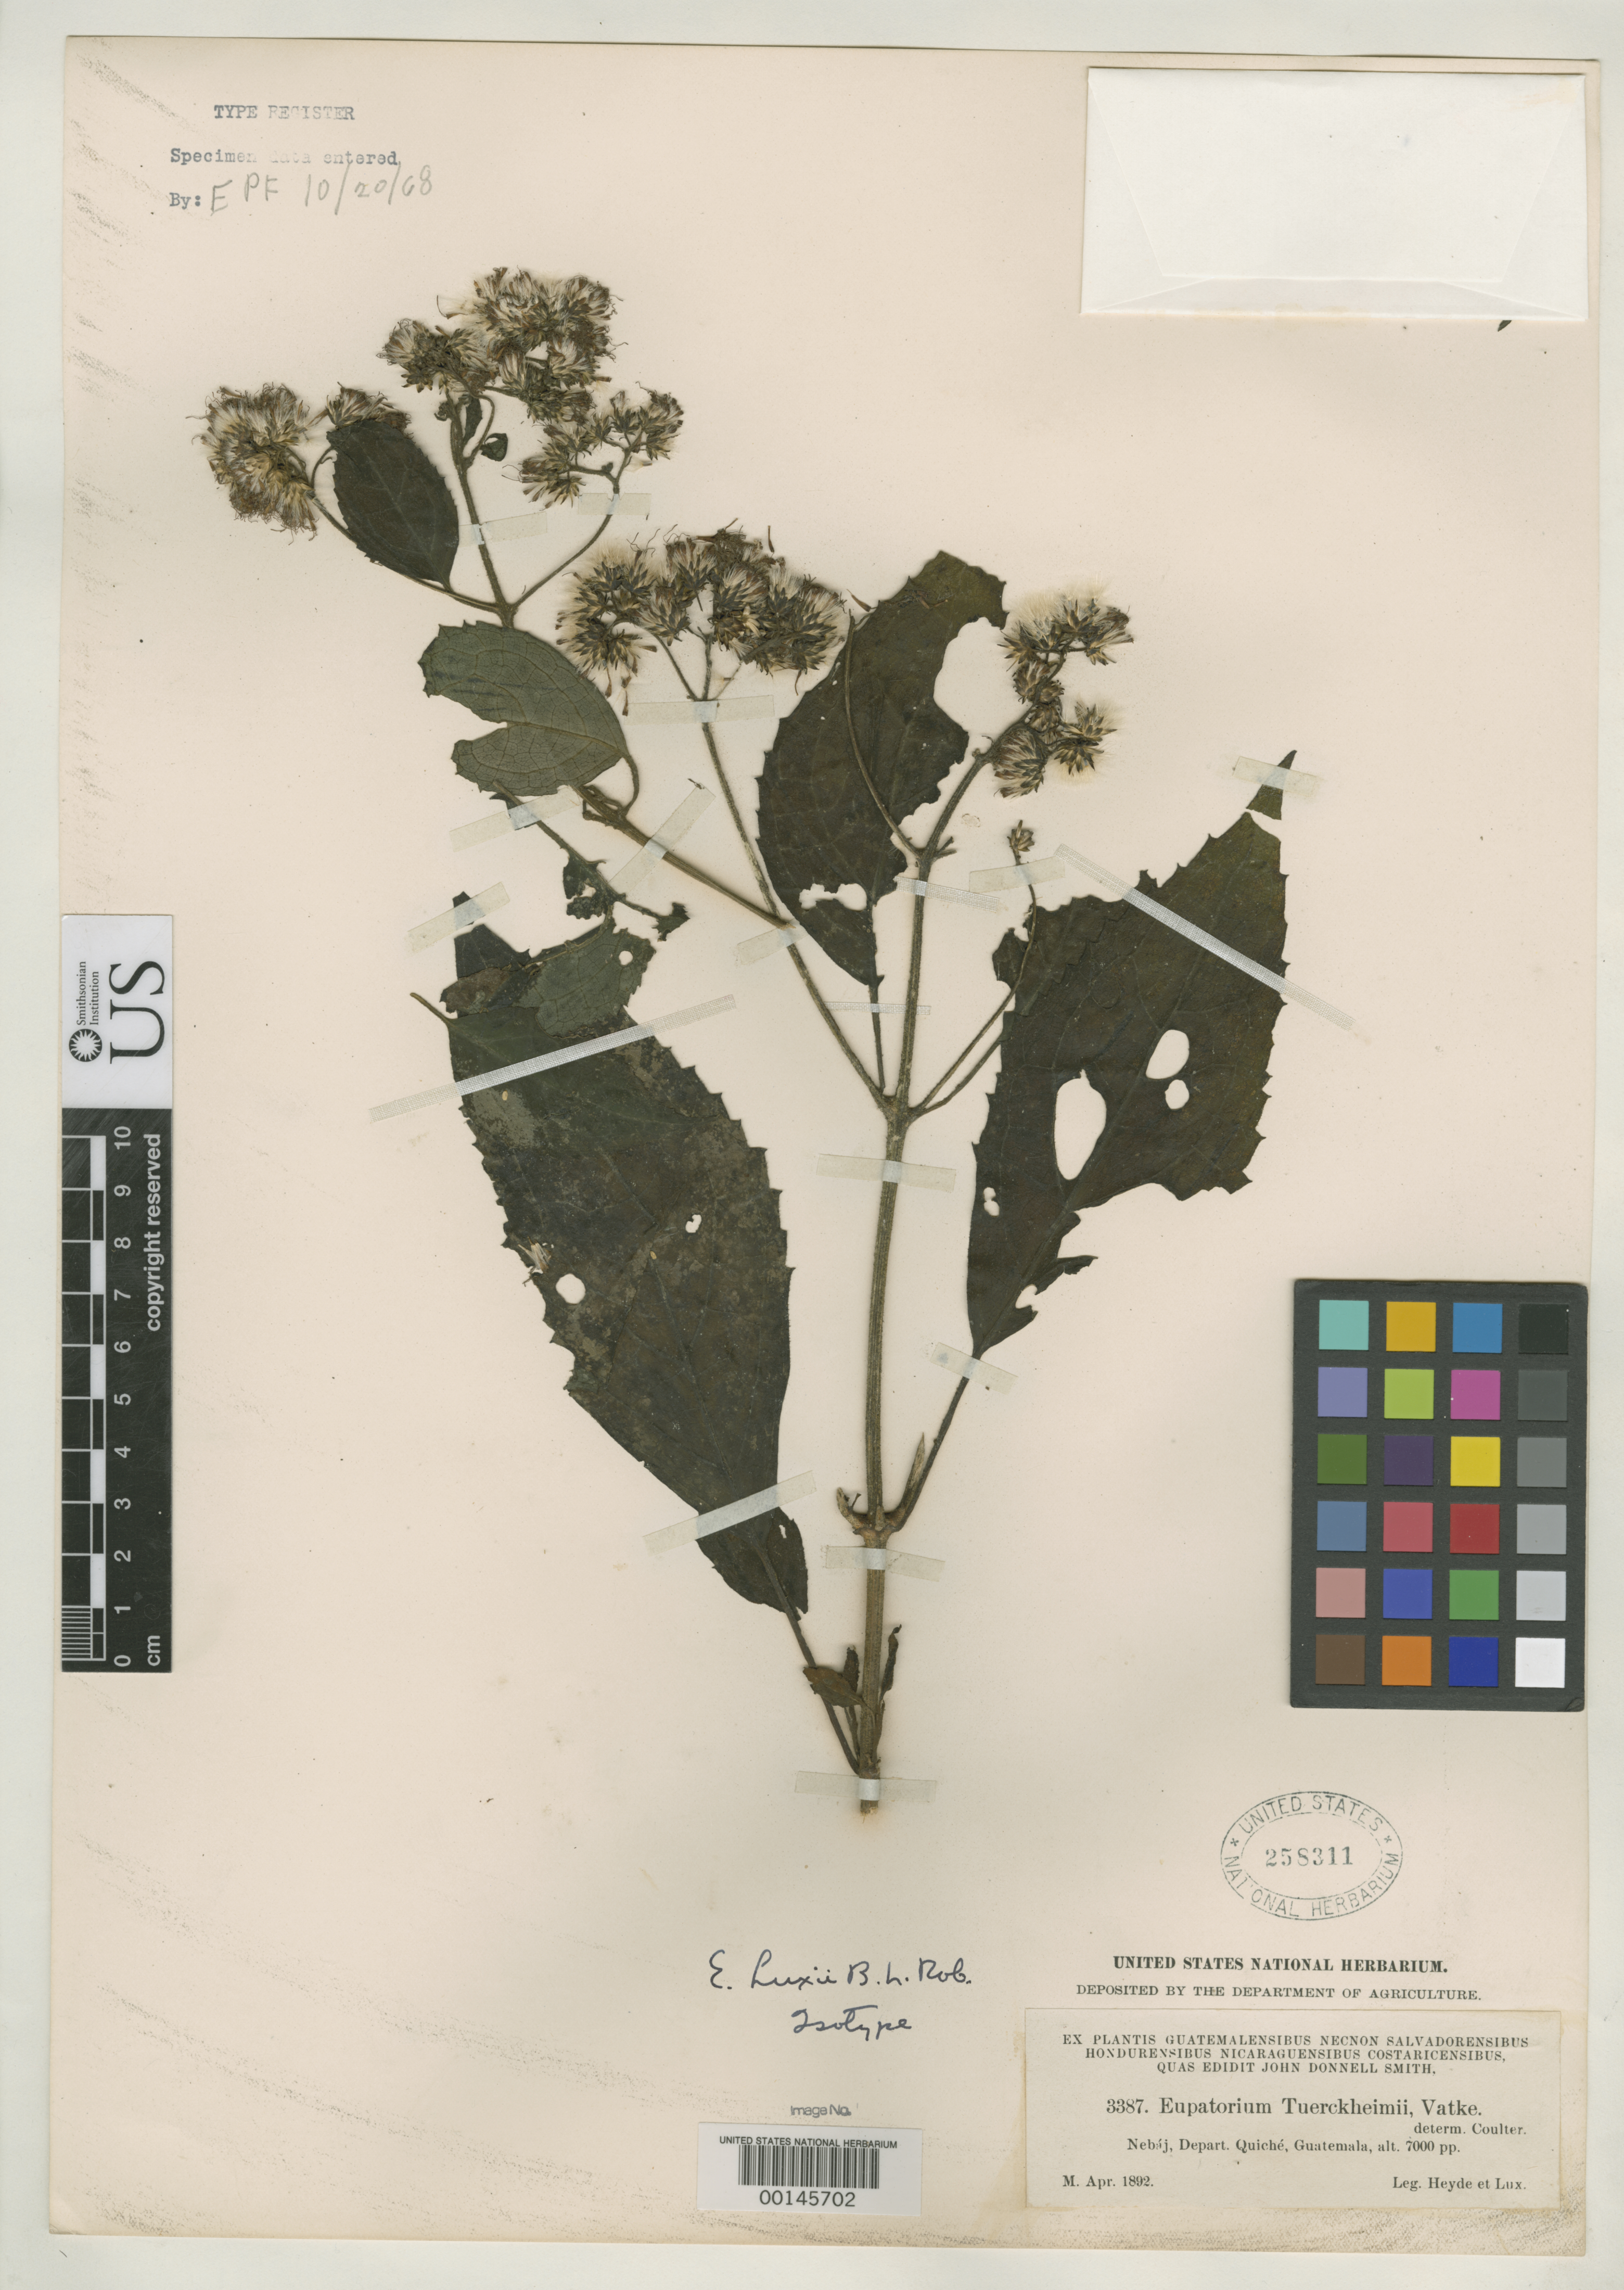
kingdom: Plantae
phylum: Tracheophyta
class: Magnoliopsida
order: Asterales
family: Asteraceae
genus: Eupatorium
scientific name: Eupatorium luxii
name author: B.L. Rob.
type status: Isotype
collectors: E. T. Heyde & E. Lux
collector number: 3387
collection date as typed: Apr 1892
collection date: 1892-04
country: Guatemala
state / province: El Quiché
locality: Nebaj.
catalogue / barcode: US 258311